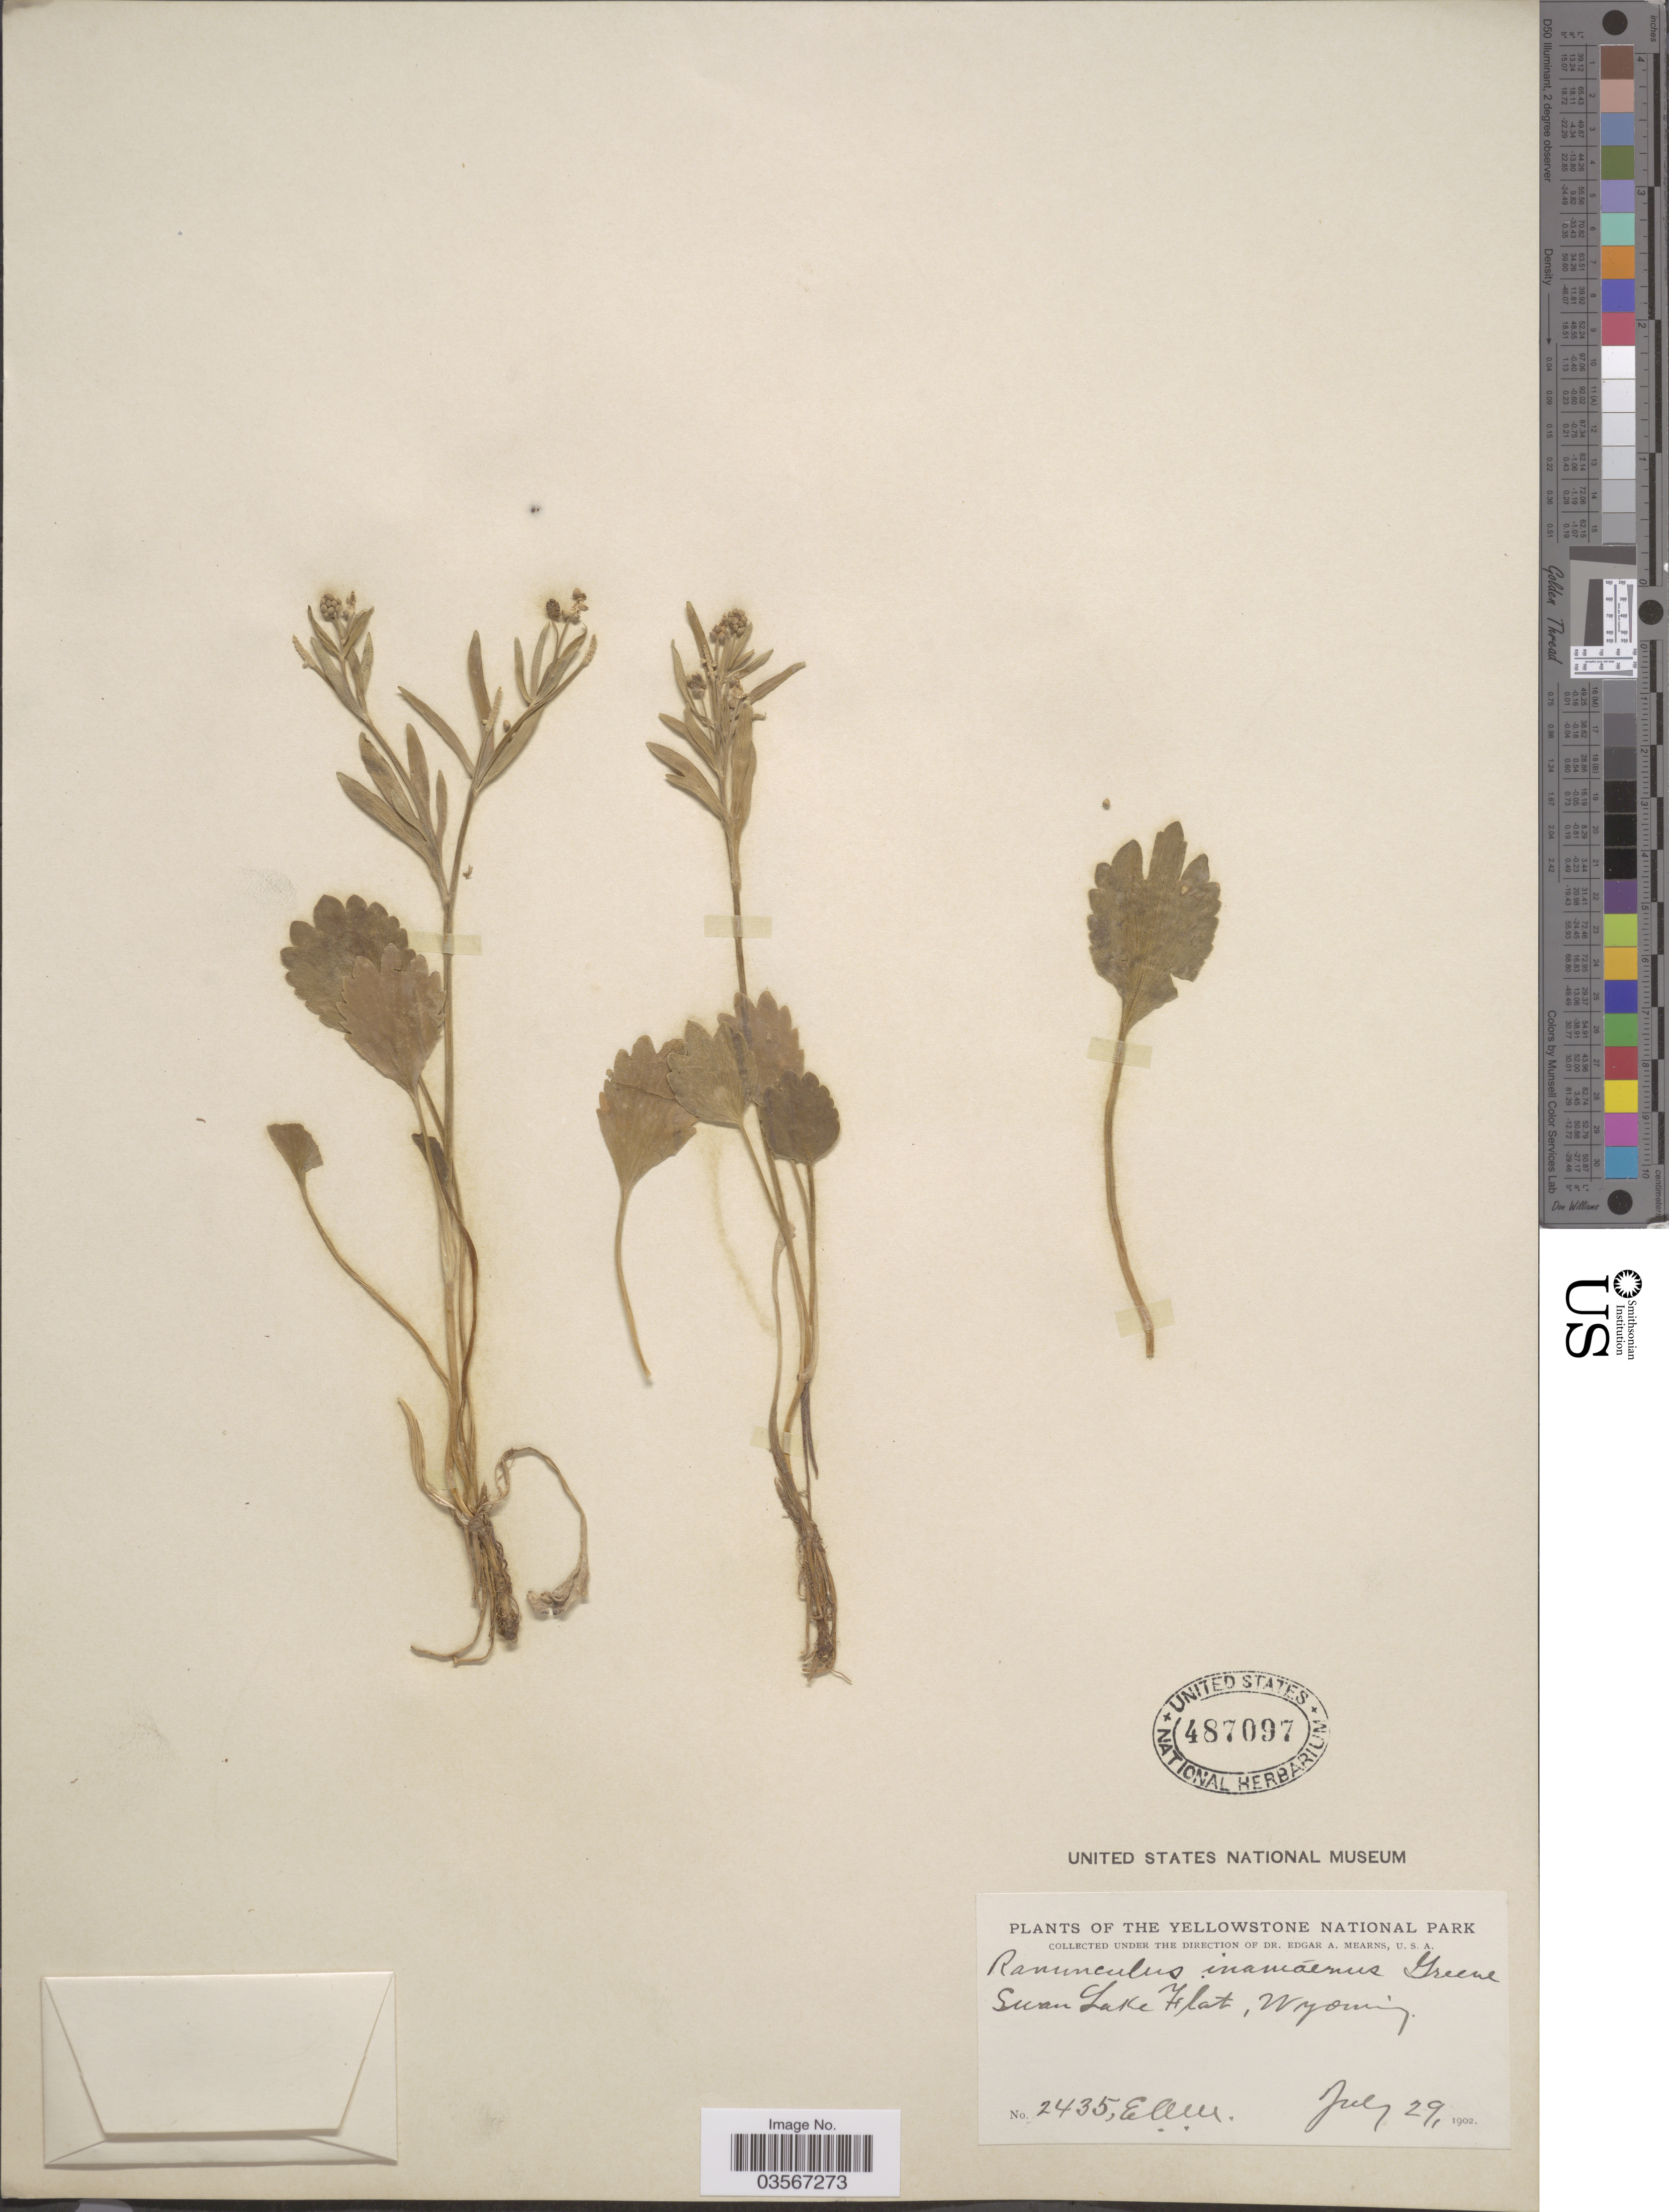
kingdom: Plantae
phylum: Tracheophyta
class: Magnoliopsida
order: Ranunculales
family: Ranunculaceae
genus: Ranunculus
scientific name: Ranunculus inamoenus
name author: Greene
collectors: E. A. Mearns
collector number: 2435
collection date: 1902-07-29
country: United States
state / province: Wyoming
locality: The Yellowstone National Park. Swan Lake Flat.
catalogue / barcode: US 487097